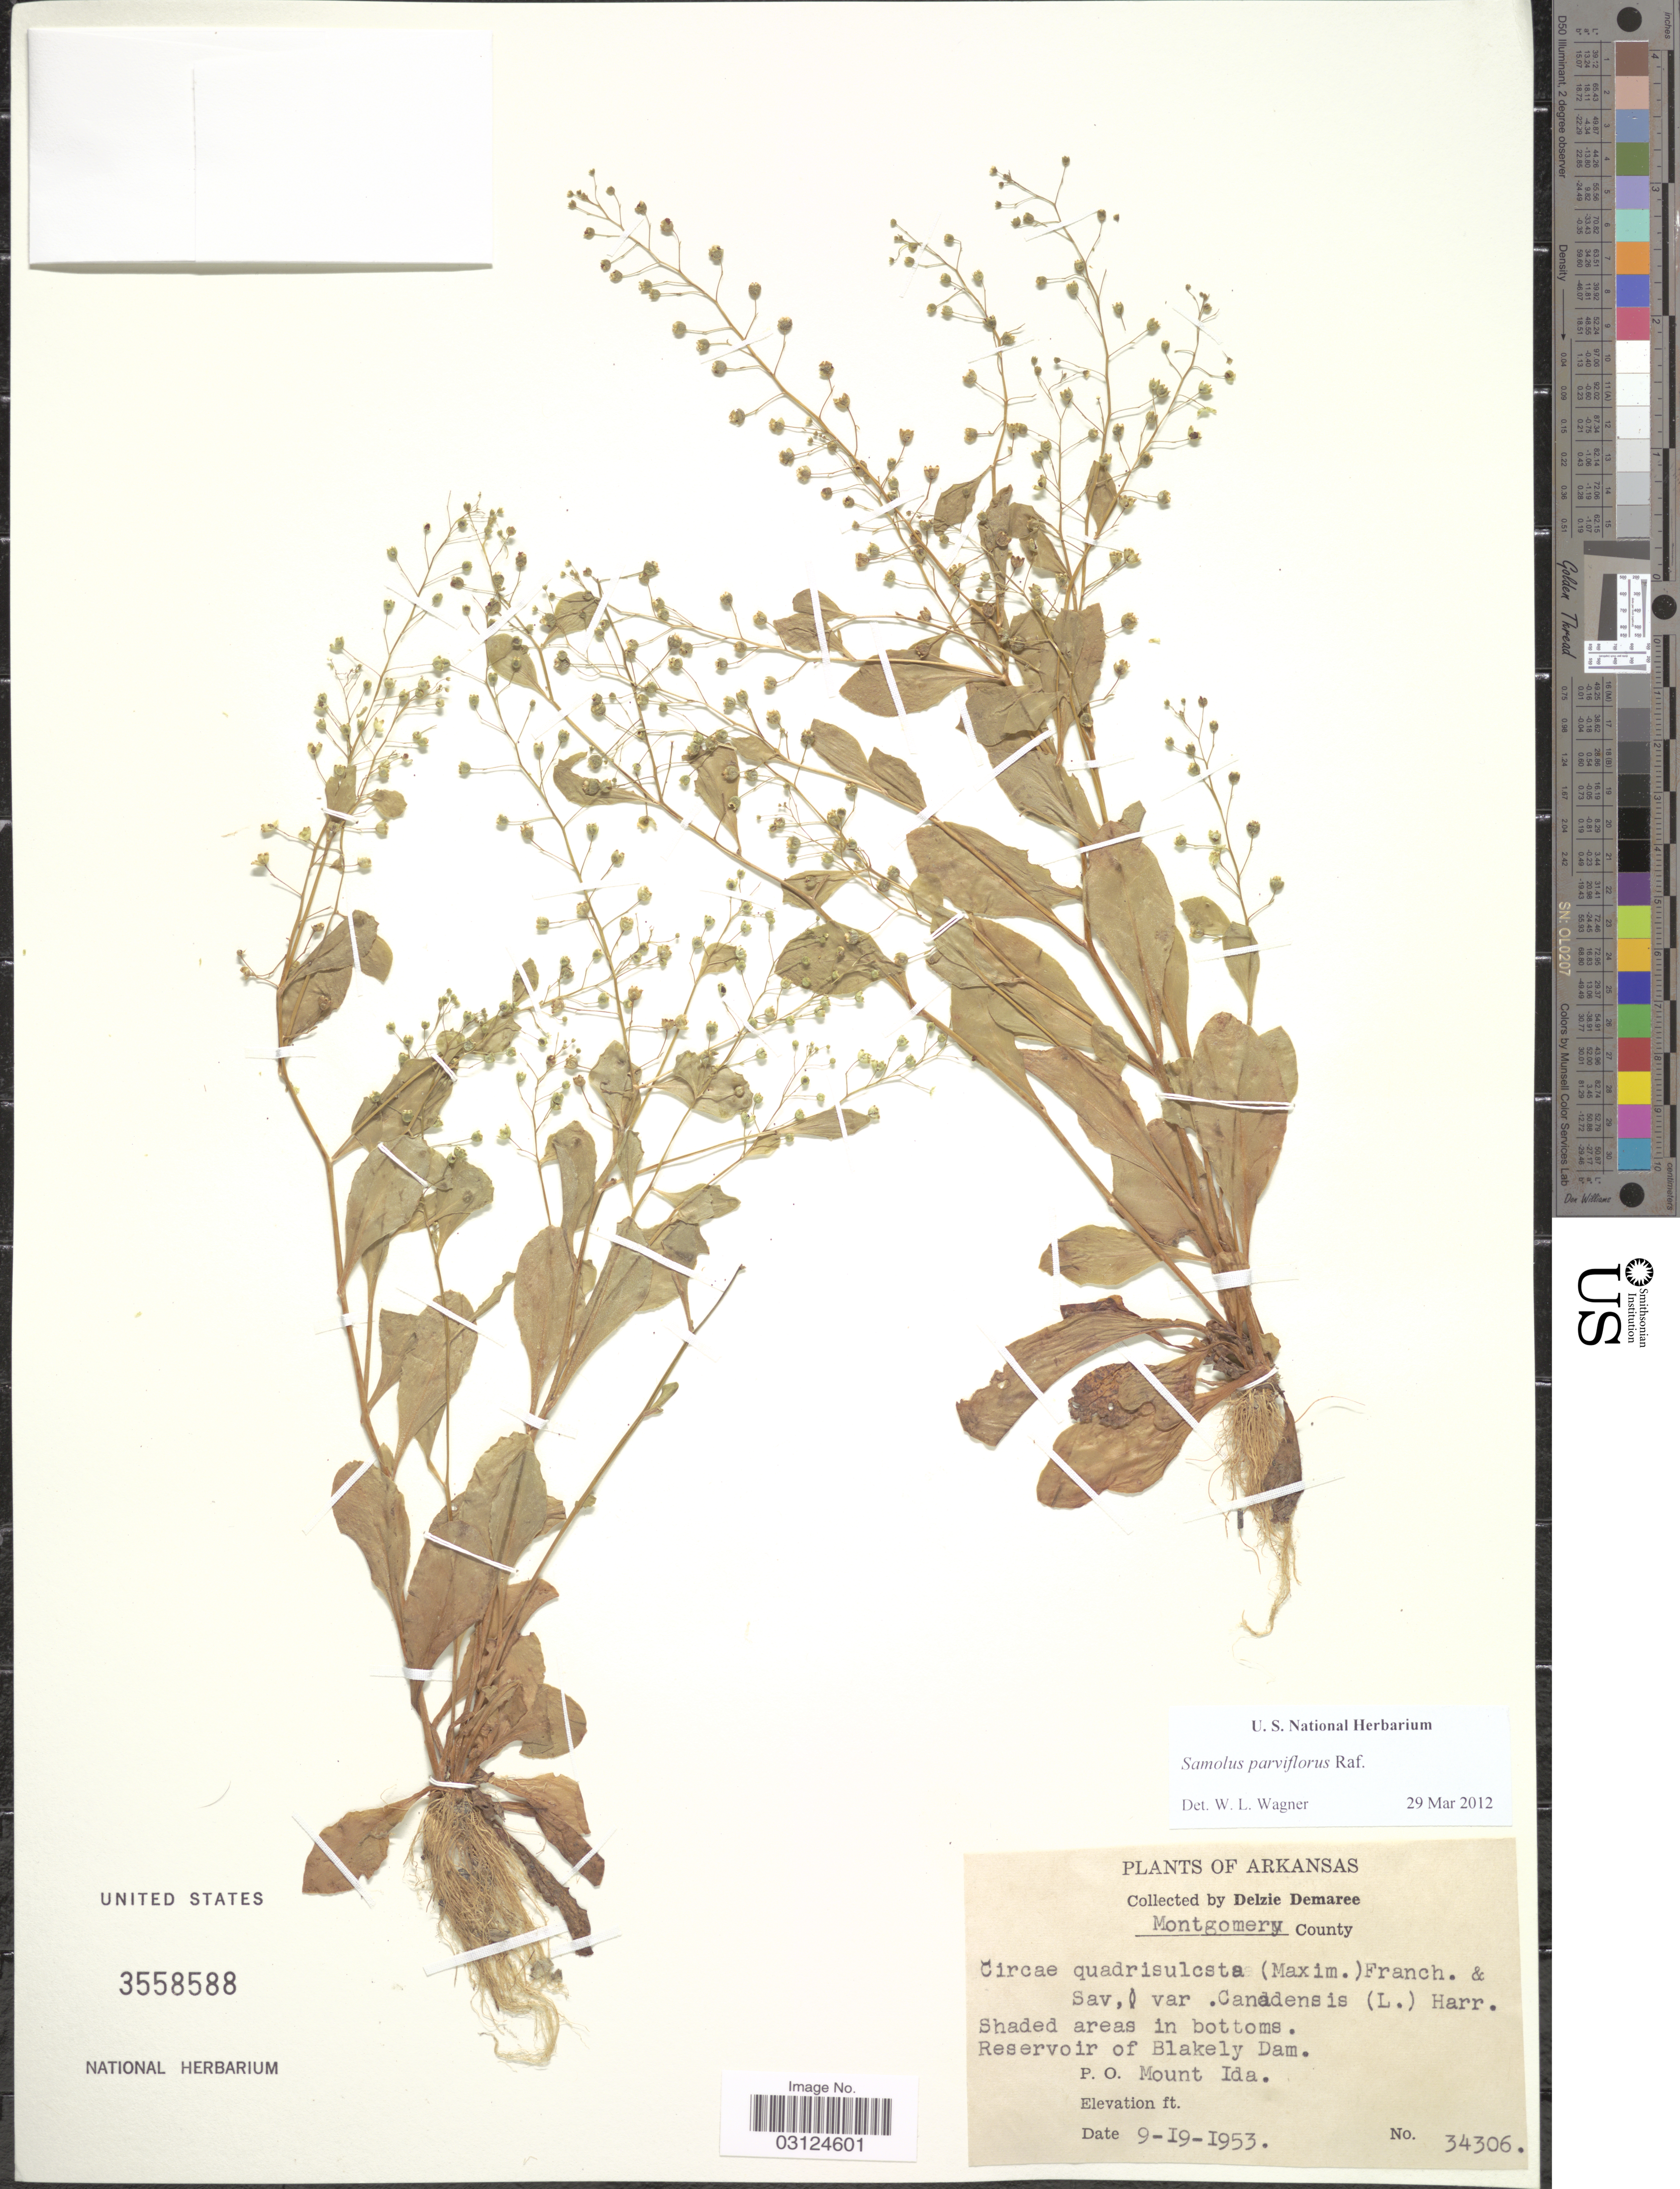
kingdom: Plantae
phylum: Tracheophyta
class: Magnoliopsida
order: Ericales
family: Primulaceae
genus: Samolus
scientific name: Samolus parviflorus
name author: Raf.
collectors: D. Demaree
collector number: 34306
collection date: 1953-09-19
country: United States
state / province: Arkansas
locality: Montgomery County. Reservoir of Blakely Dam. P.O. Mount Ida.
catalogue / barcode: US 3558588